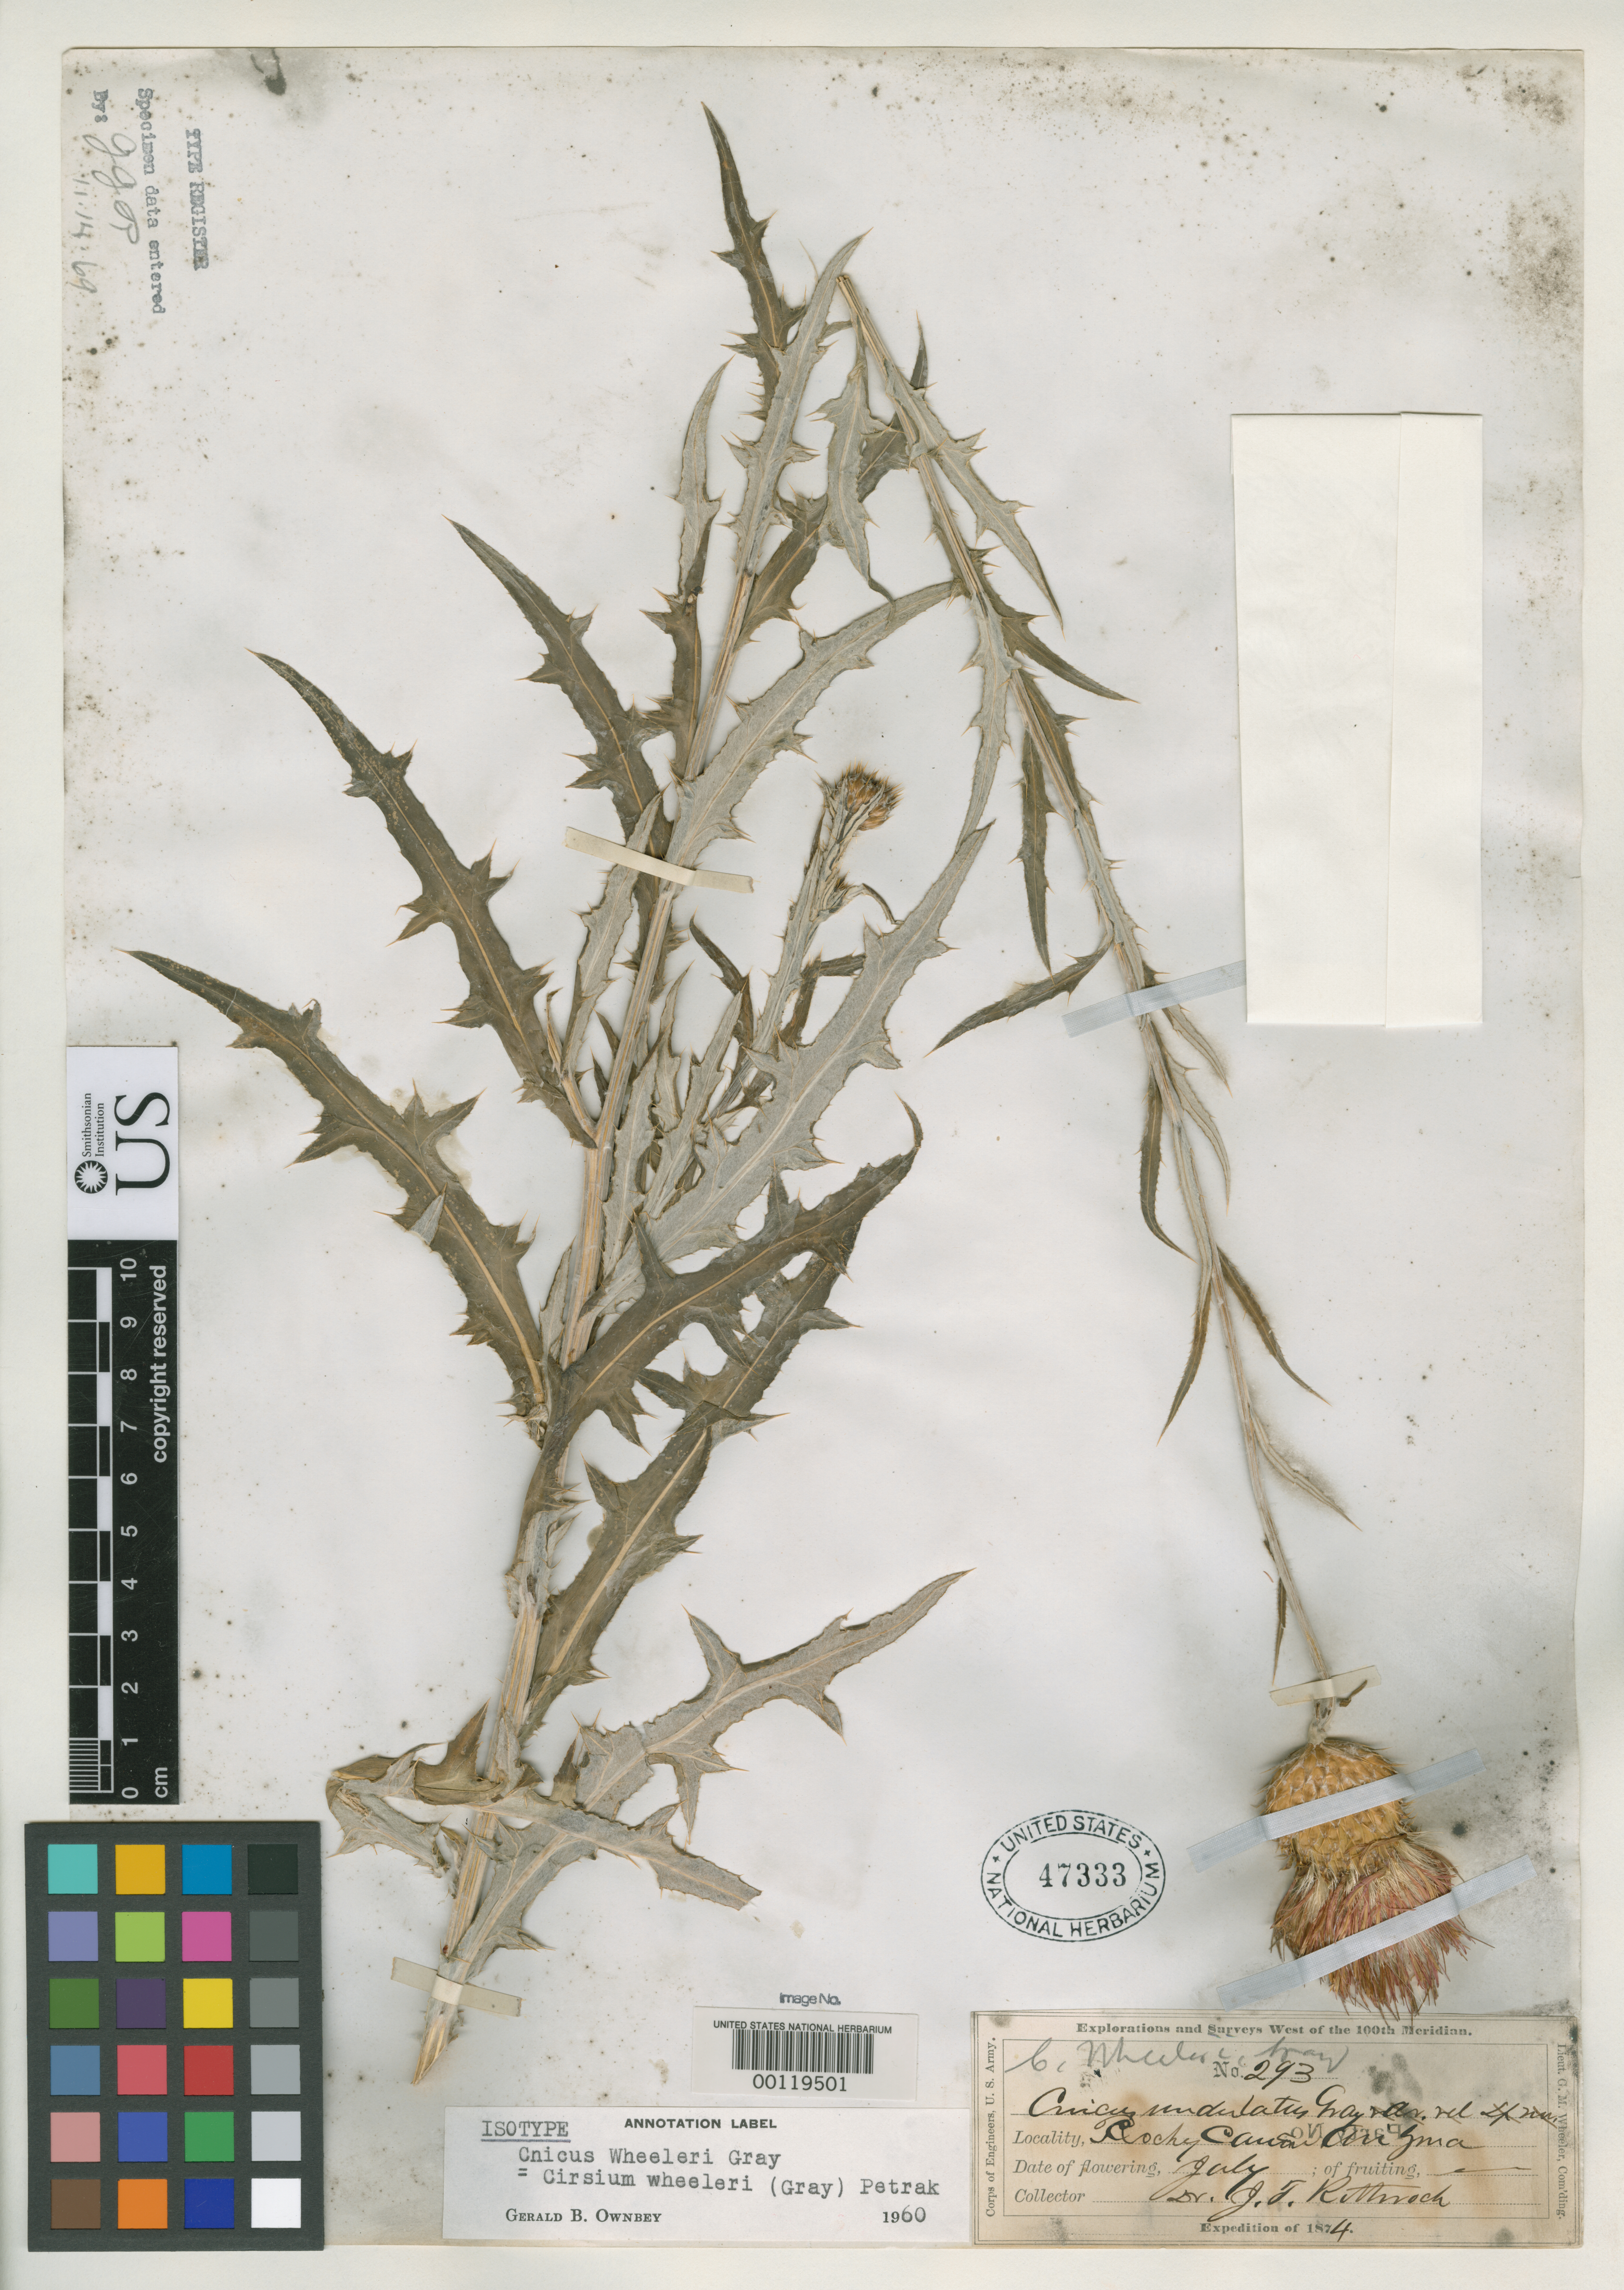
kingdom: Plantae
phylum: Tracheophyta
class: Magnoliopsida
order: Asterales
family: Asteraceae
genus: Cnicus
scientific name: Cnicus wheeleri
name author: A. Gray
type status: Isotype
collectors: J. T. Rothrock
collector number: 293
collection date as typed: Jul 1874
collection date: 1874-07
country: United States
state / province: Arizona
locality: Camp Apache.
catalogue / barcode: US 47333